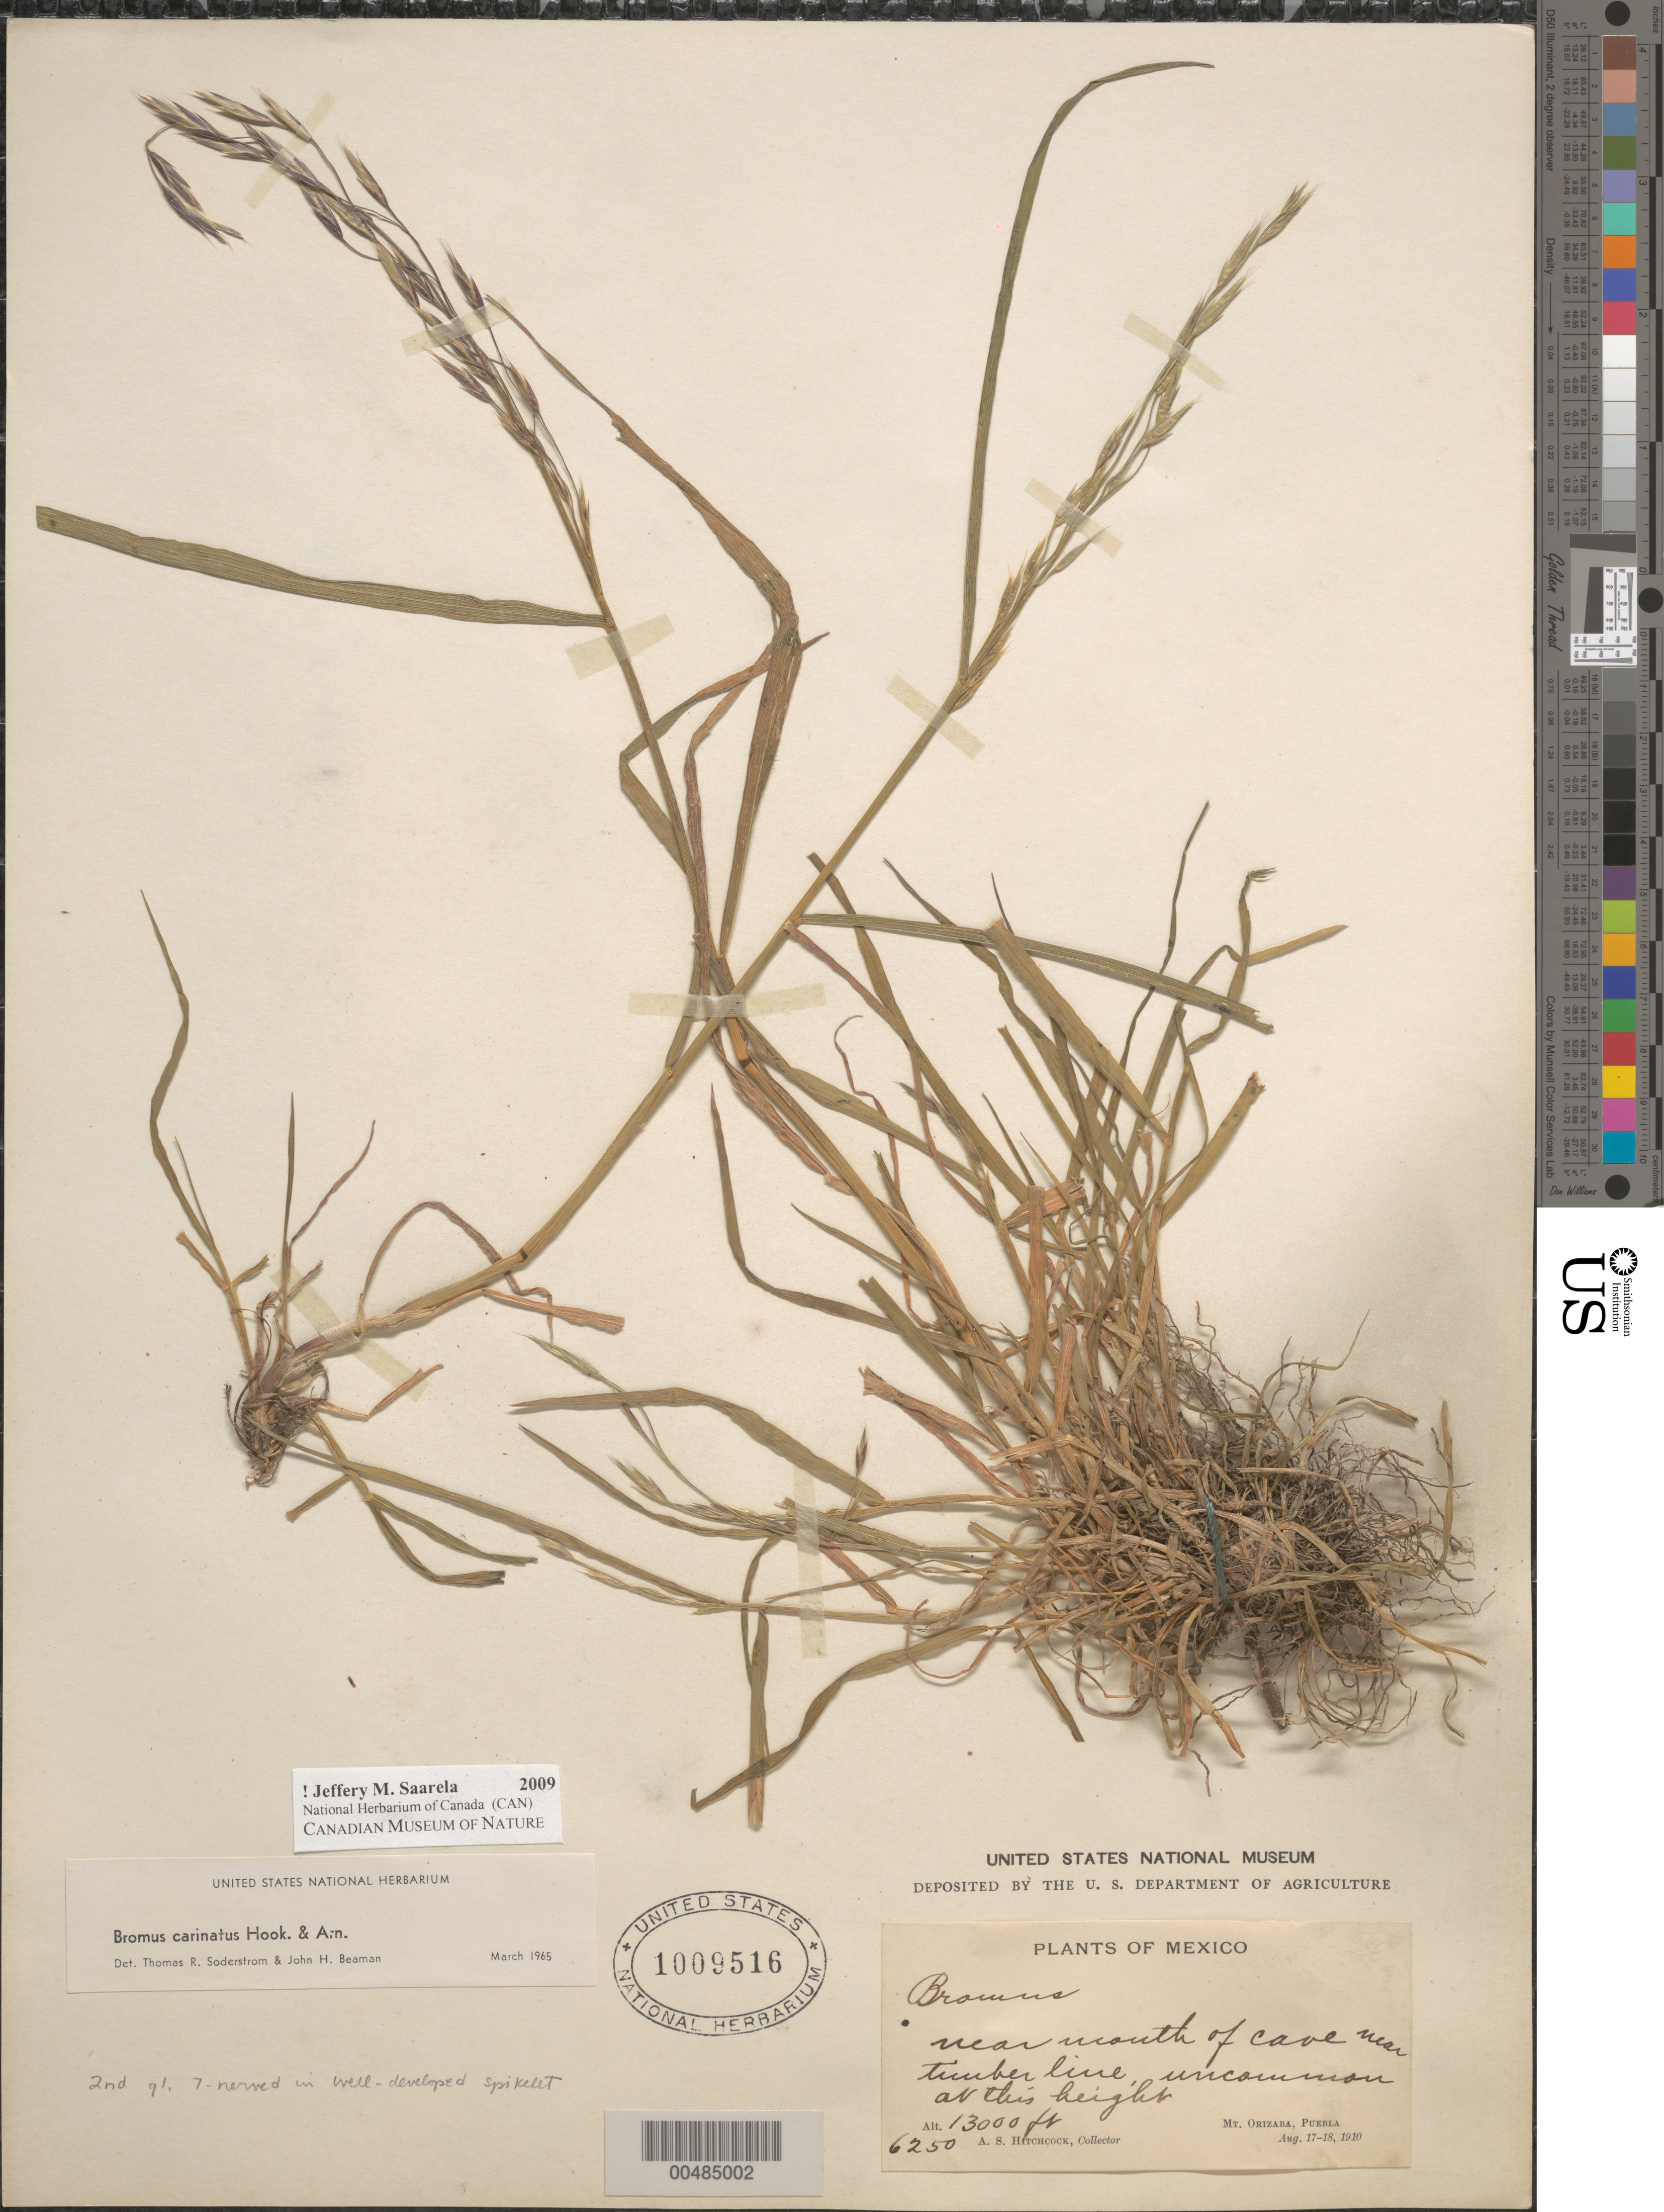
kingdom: Plantae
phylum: Tracheophyta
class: Liliopsida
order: Poales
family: Poaceae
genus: Bromus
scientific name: Bromus carinatus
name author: Hook. & Arn.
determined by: Soderstrom, T. R.; Beaman, J. H.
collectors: A. S. Hitchcock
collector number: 6250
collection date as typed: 17 Aug 1910 to 18 Aug 1910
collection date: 1910-08-17/1910-08-18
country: Mexico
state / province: Puebla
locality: Mt. Orizaba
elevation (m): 3962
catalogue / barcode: US 1009516